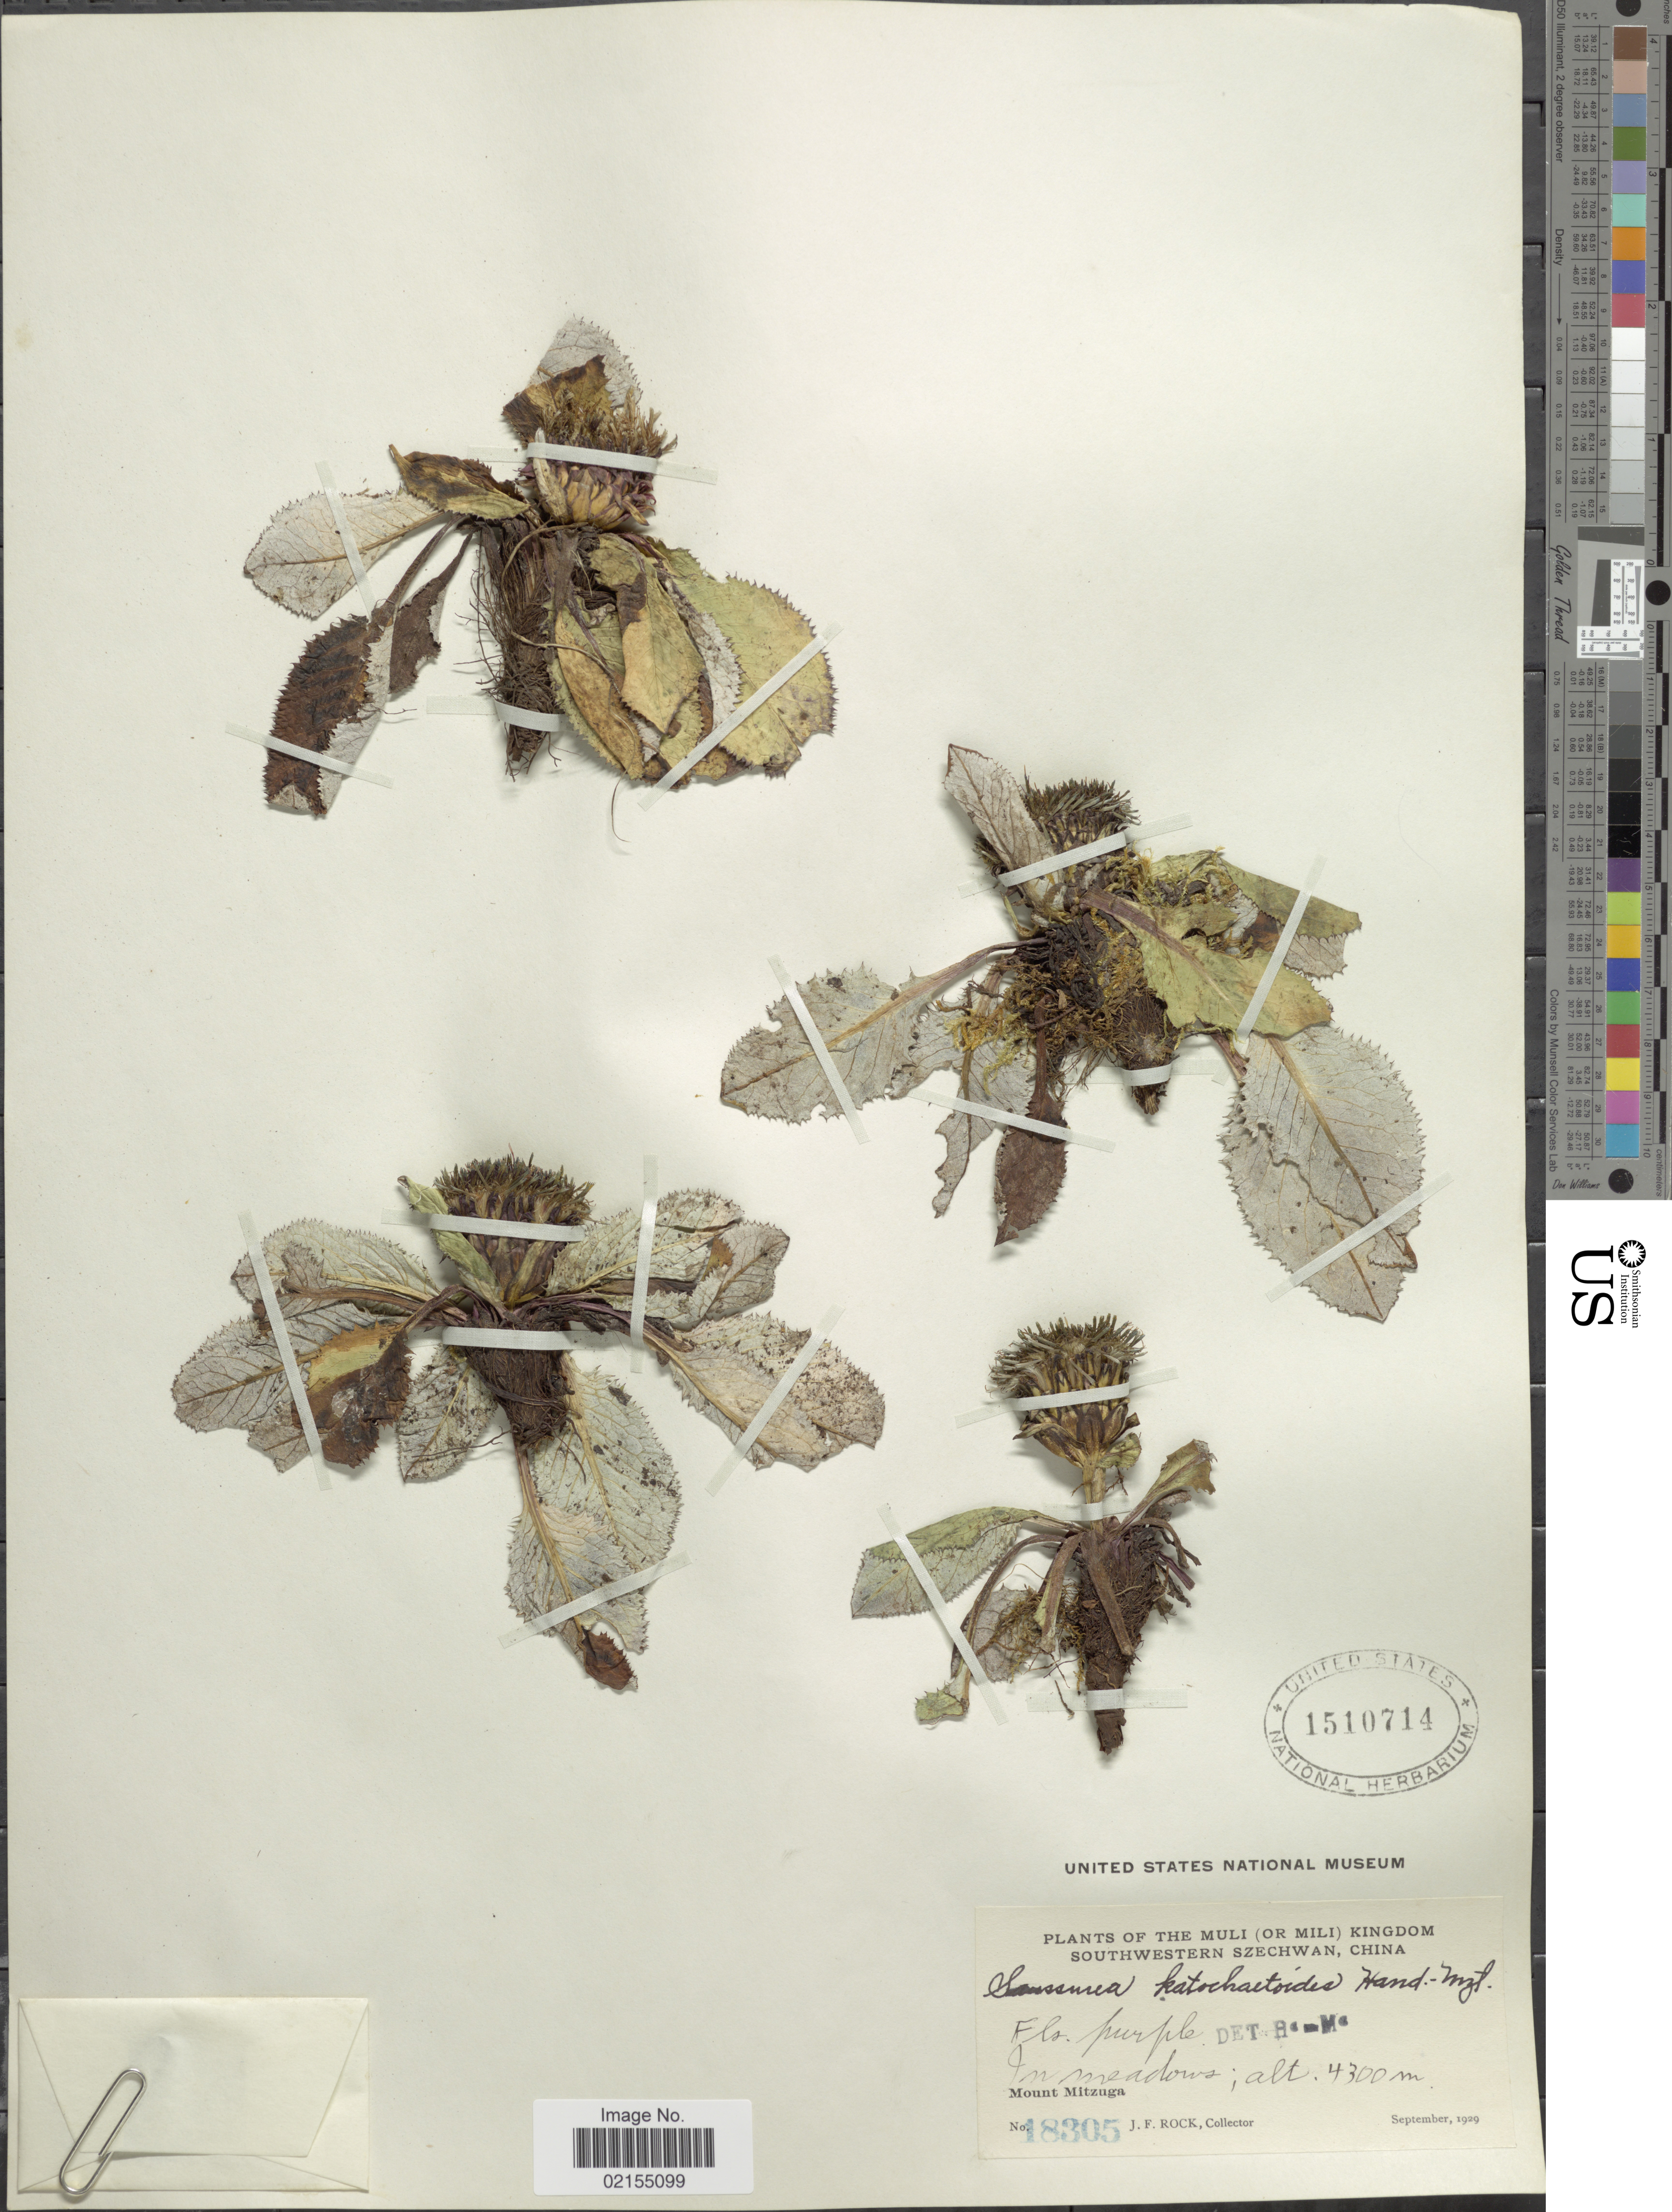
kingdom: Plantae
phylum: Tracheophyta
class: Magnoliopsida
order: Asterales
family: Asteraceae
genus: Saussurea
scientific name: Saussurea katochaete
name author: Maxim.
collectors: J. Rock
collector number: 18305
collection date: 1929-09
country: China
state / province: Sichuan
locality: The Muli (Or Mili) Kingdom, Southwestern Szechwan, China, In meadow, Mount Mitzuga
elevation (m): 4300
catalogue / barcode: US 1510714